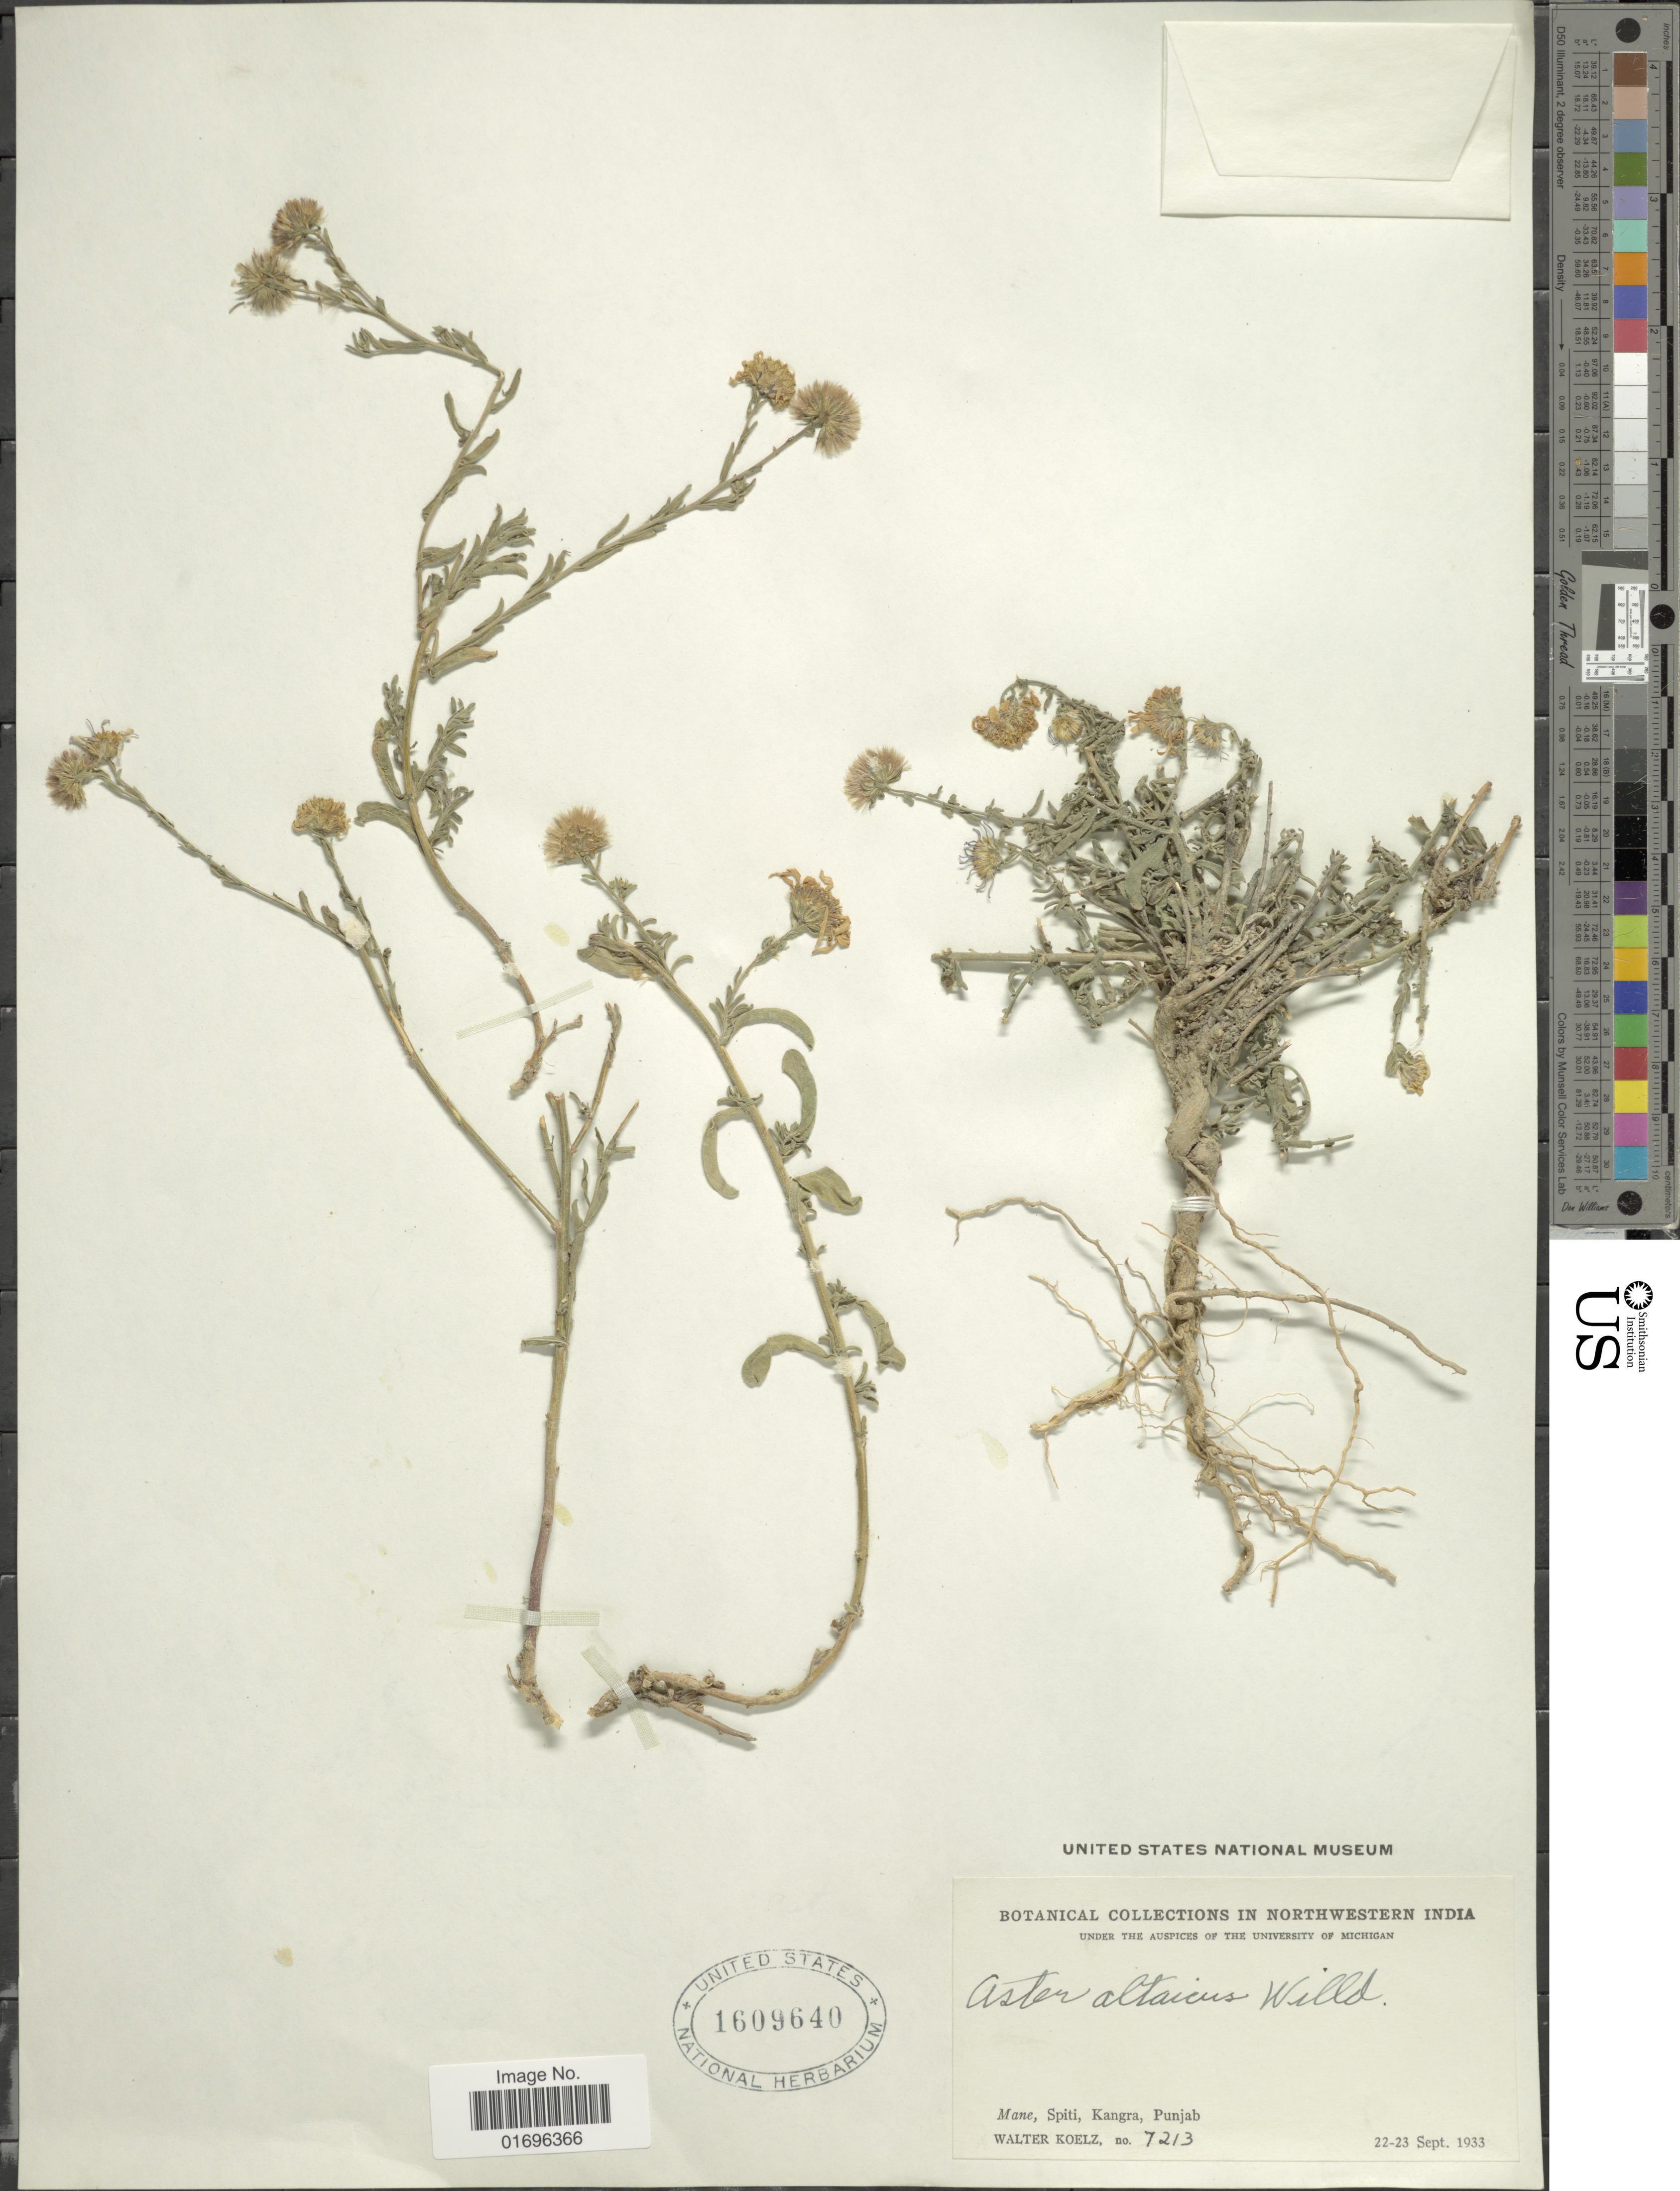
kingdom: Plantae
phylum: Tracheophyta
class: Magnoliopsida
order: Asterales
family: Asteraceae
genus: Aster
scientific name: Aster altaicus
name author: Willd.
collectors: W. N. Koelz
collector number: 7213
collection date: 1933-09-22/1933-09-23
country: India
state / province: Himachal Pradesh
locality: Northwestern India. Mane, Spiti, Kangra, Punjab.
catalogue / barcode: US 1609640